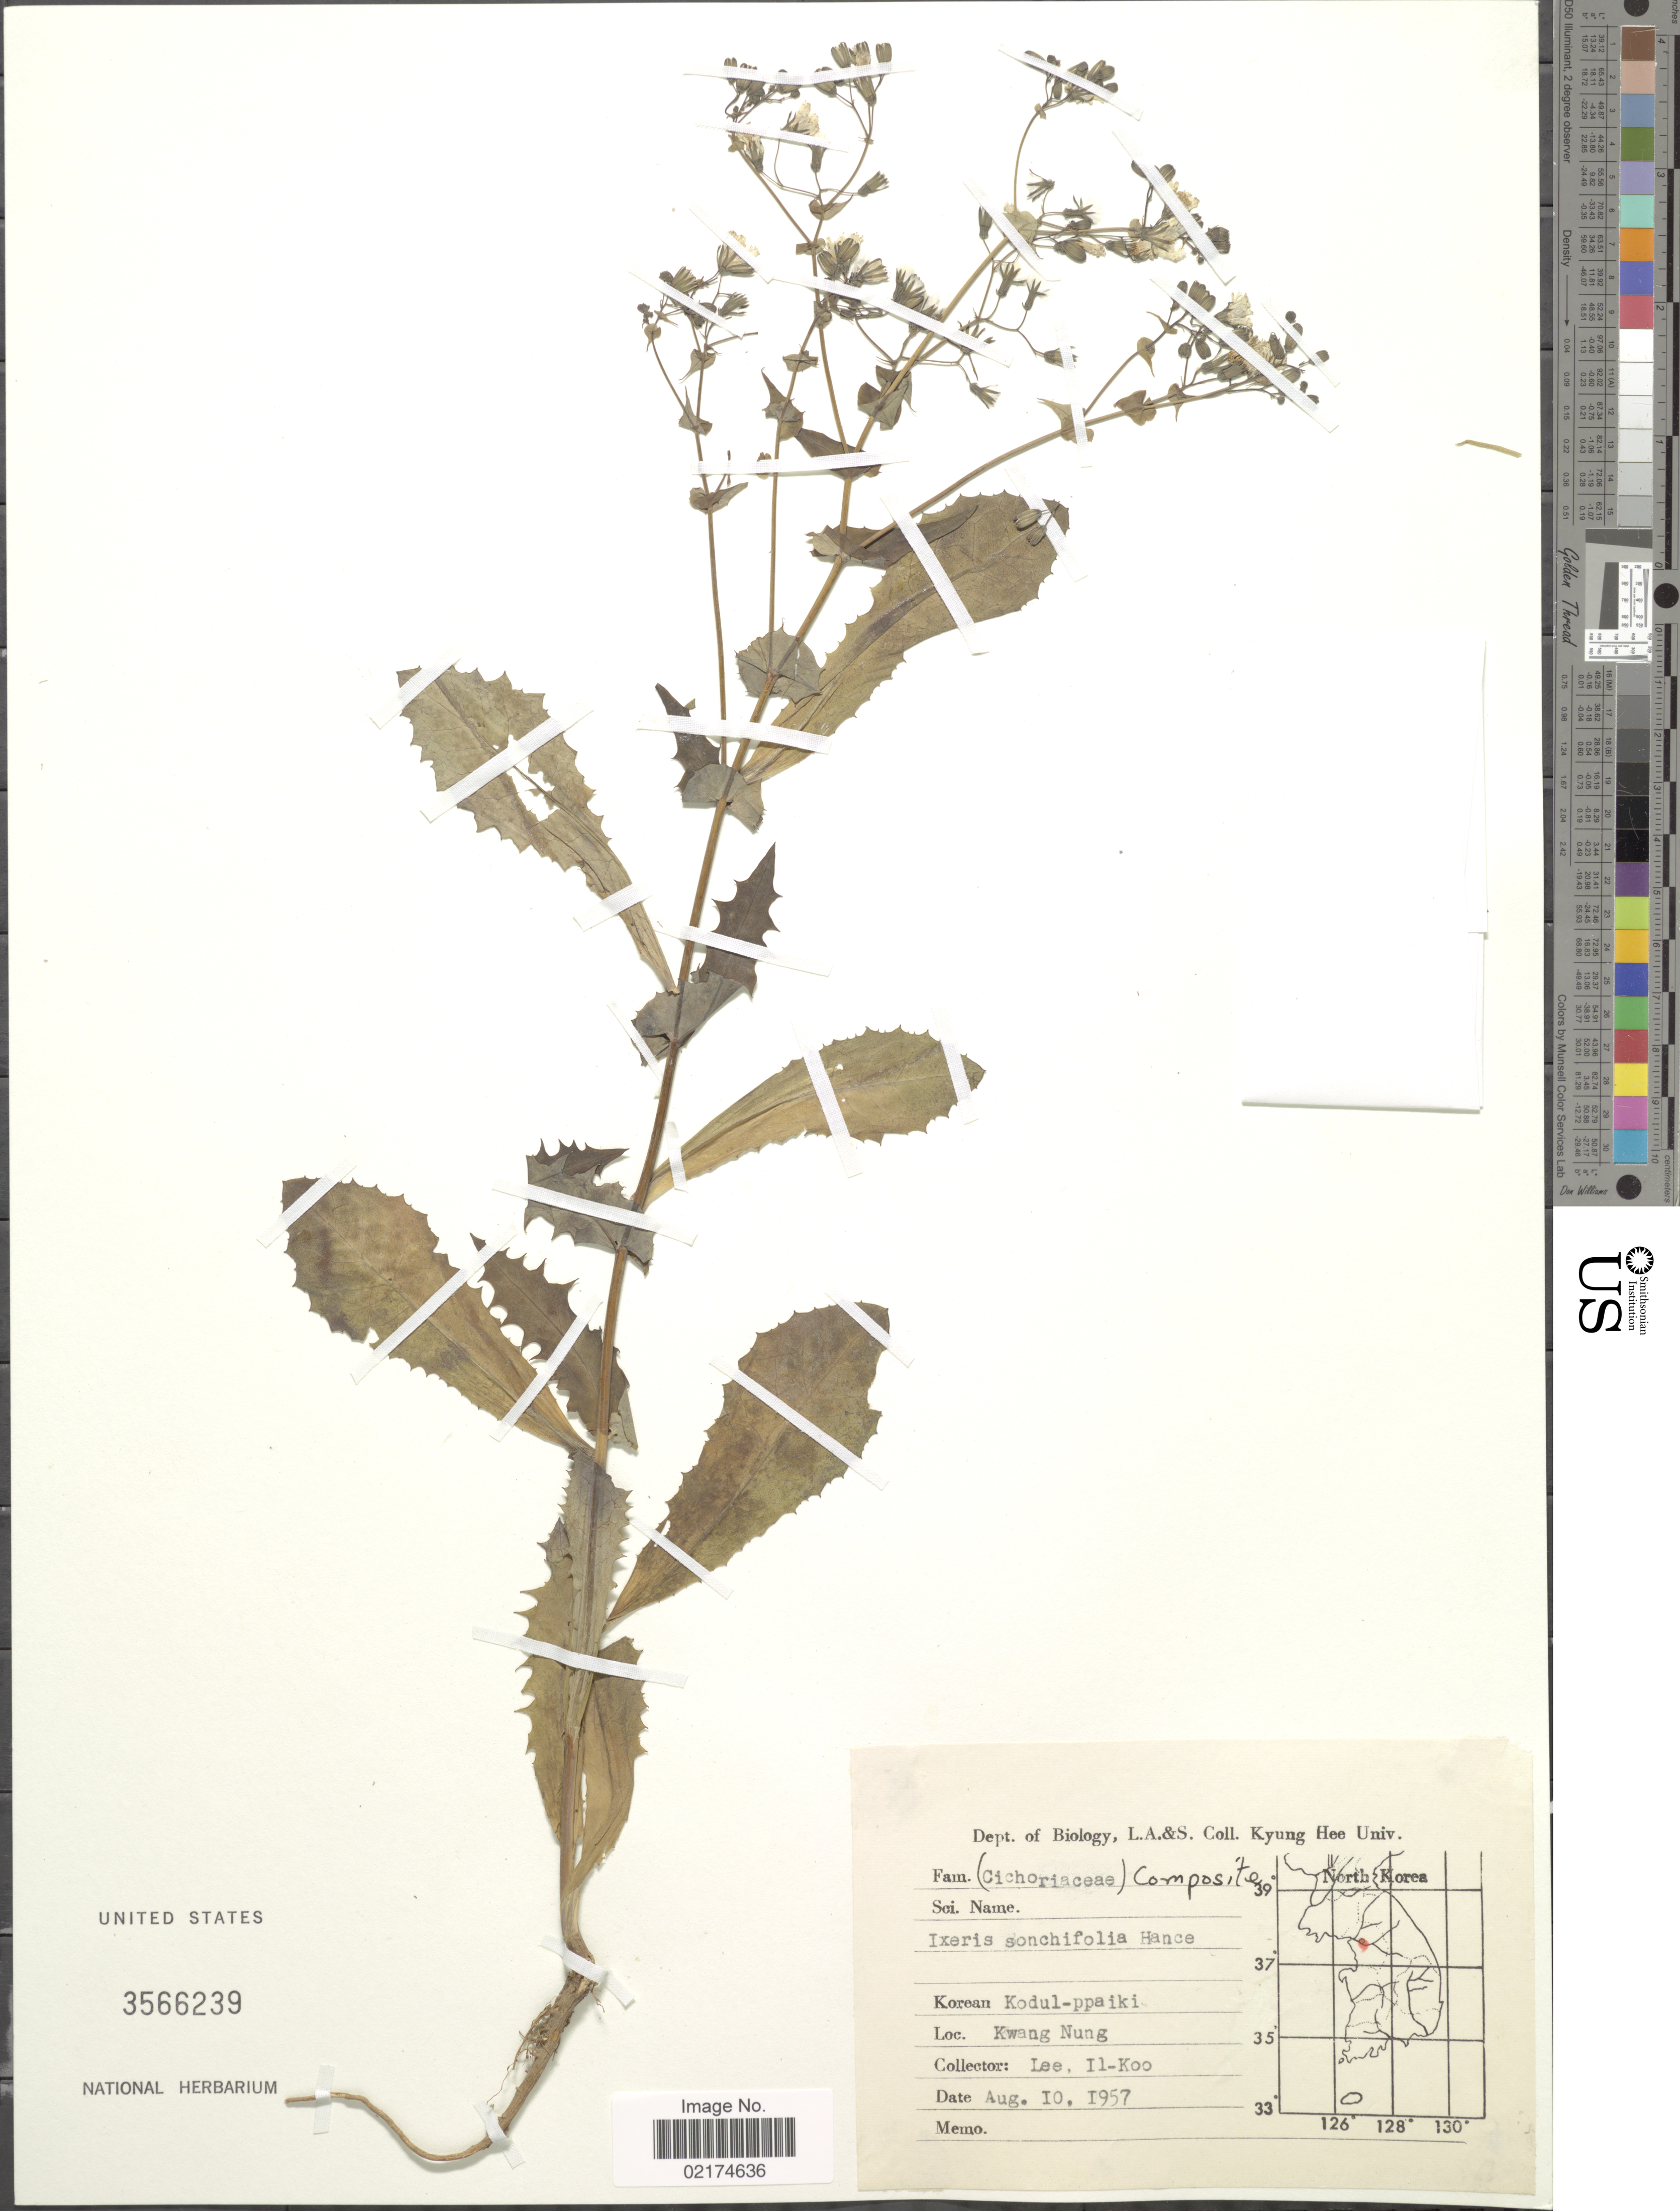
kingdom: Plantae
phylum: Tracheophyta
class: Magnoliopsida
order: Asterales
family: Asteraceae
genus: Ixeris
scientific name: Ixeris stolonifera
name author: A. Gray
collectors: I. Lee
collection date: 1957-08-10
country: South Korea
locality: Kwang Nung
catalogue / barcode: US 3566239